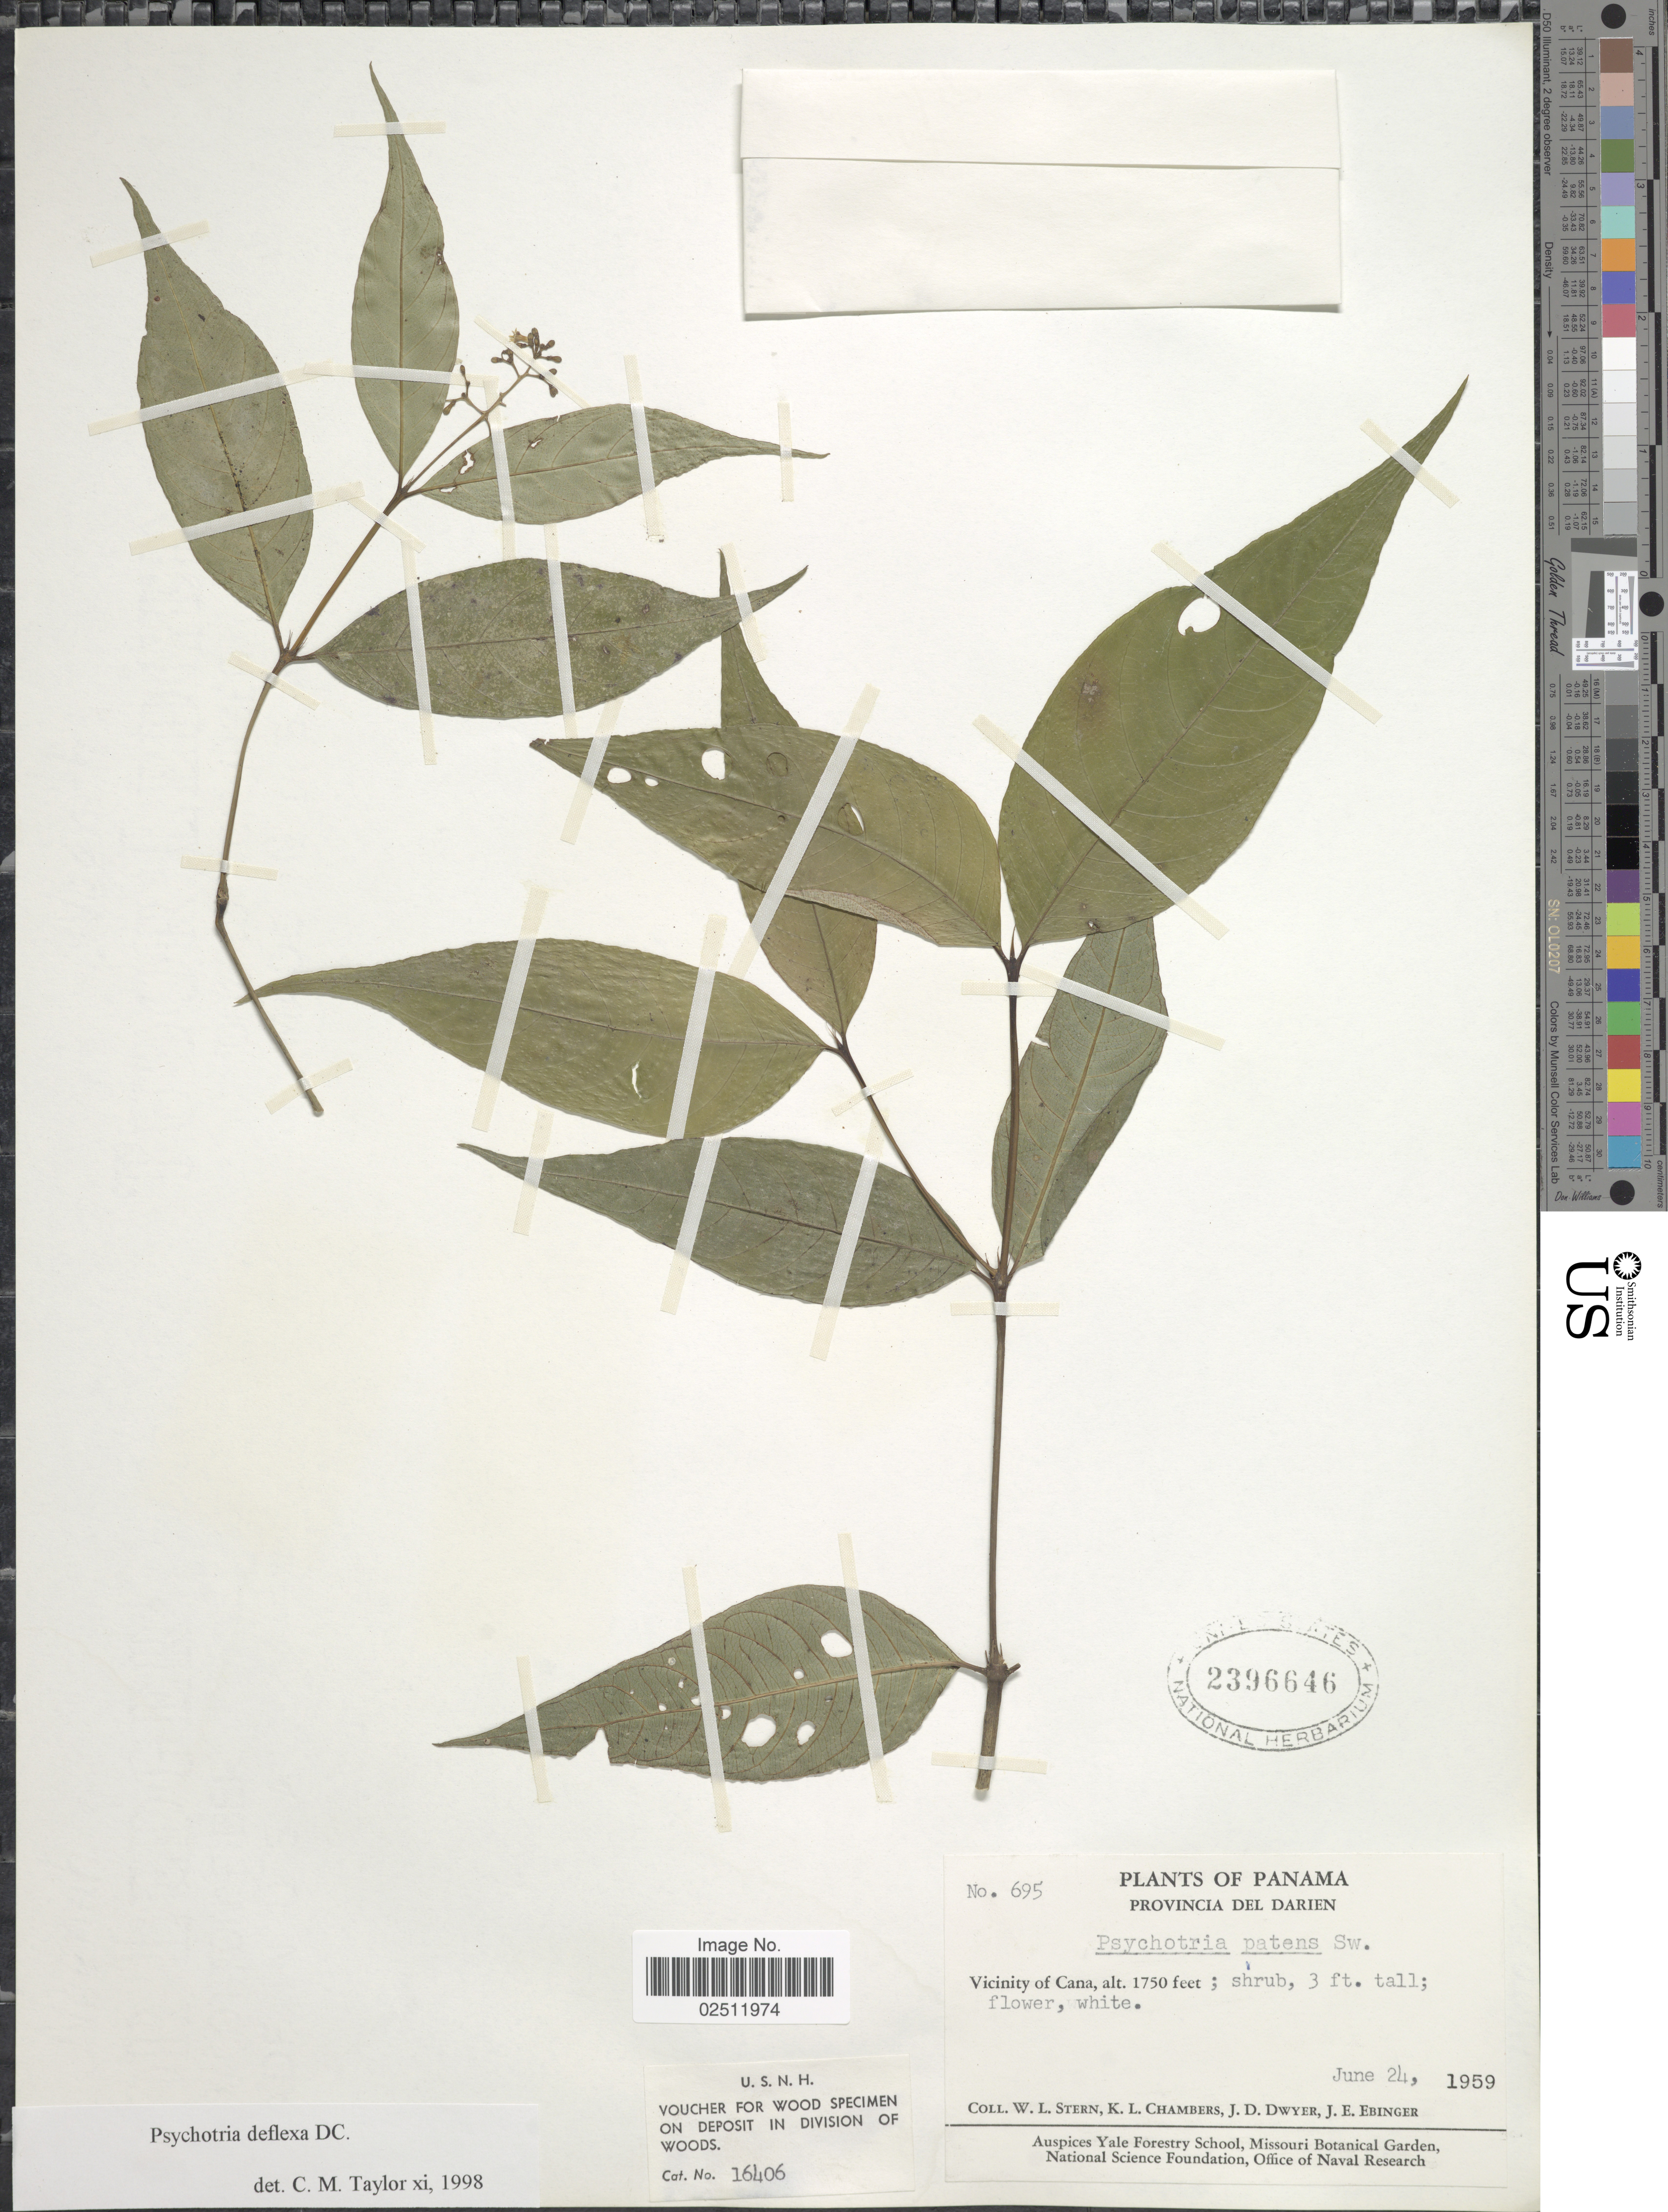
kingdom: Plantae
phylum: Tracheophyta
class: Magnoliopsida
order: Gentianales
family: Rubiaceae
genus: Psychotria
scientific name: Psychotria deflexa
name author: DC.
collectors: W. L. Stern, K. Chambers, J. D. Dwyer & J. Ebinger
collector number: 695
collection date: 1959-06-24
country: Panama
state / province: Darién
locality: Vicinity of Cana.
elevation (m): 533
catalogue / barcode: US 2396646